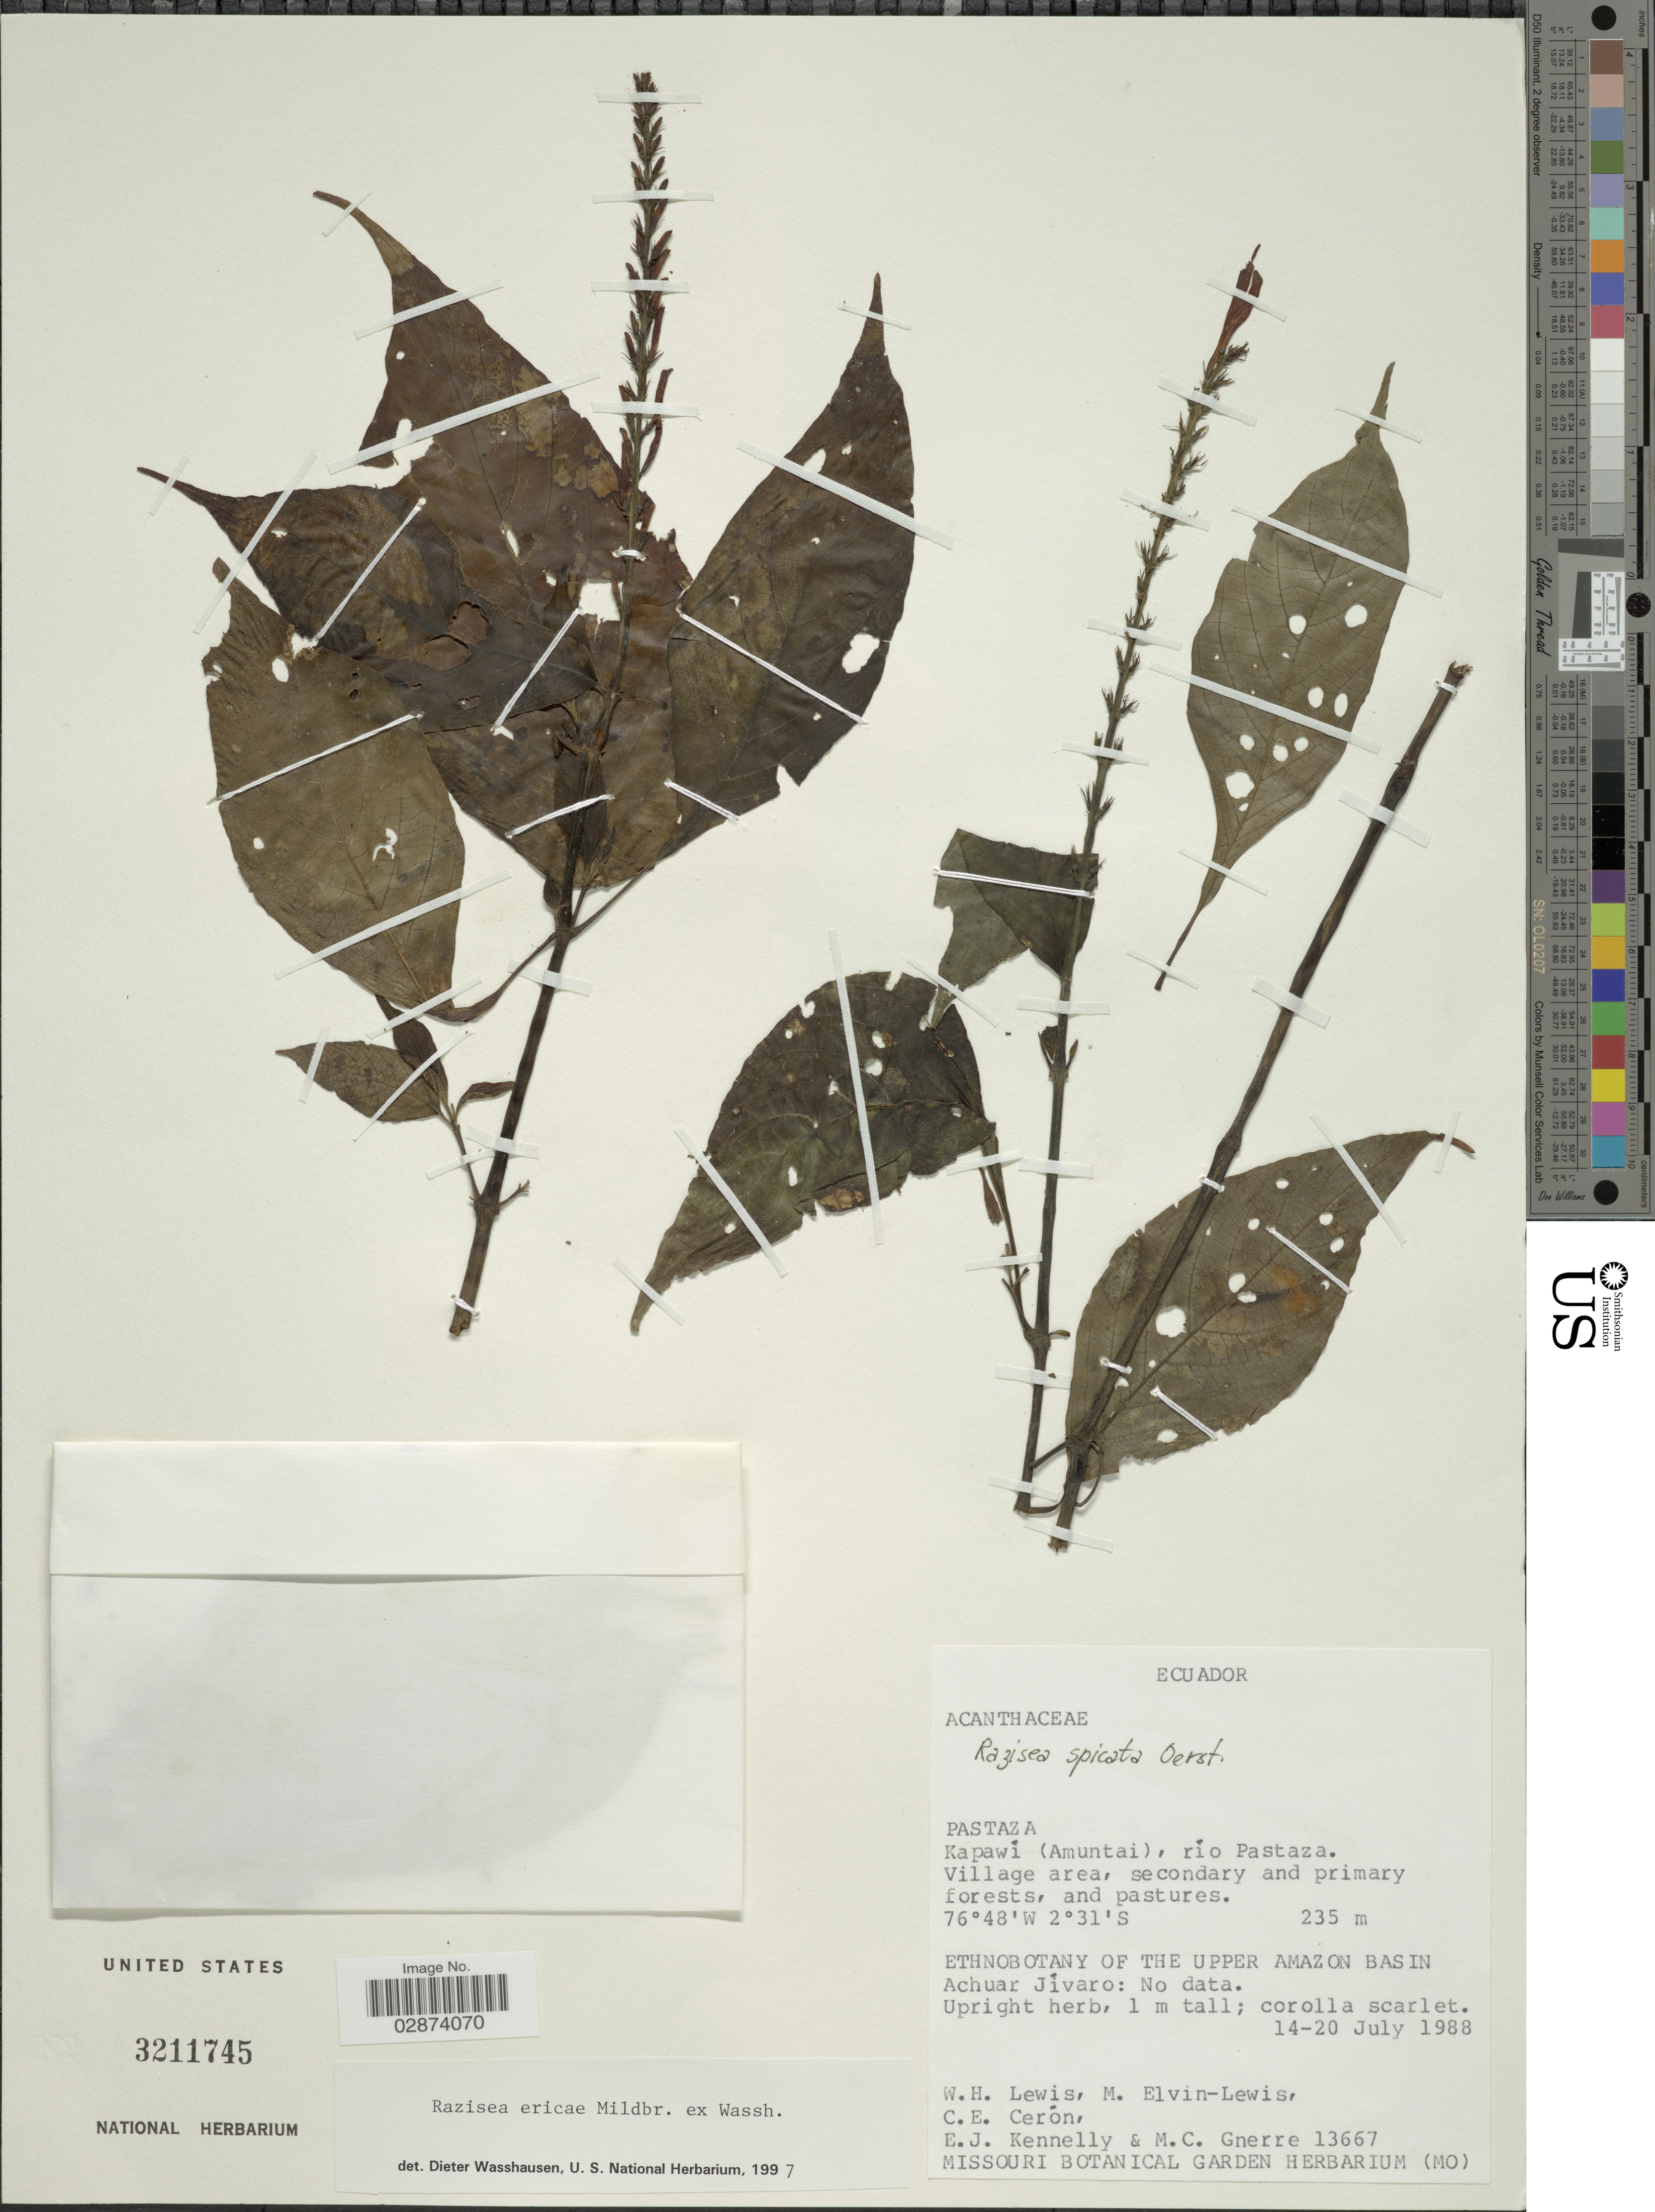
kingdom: Plantae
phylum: Tracheophyta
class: Magnoliopsida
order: Lamiales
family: Acanthaceae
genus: Razisea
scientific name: Razisea ericae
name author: Mildbr. ex Wassh.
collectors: W. H. Lewis, M. Elvin-Lewis, C. E. Cerón M., E. Kennelly & M. Gnerre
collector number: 13667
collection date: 1988-07-14/1988-07-20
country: Ecuador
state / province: Pastaza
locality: Kapawi (Amuntai), rio Pastaza. Village area.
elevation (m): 235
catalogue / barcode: US 3211745